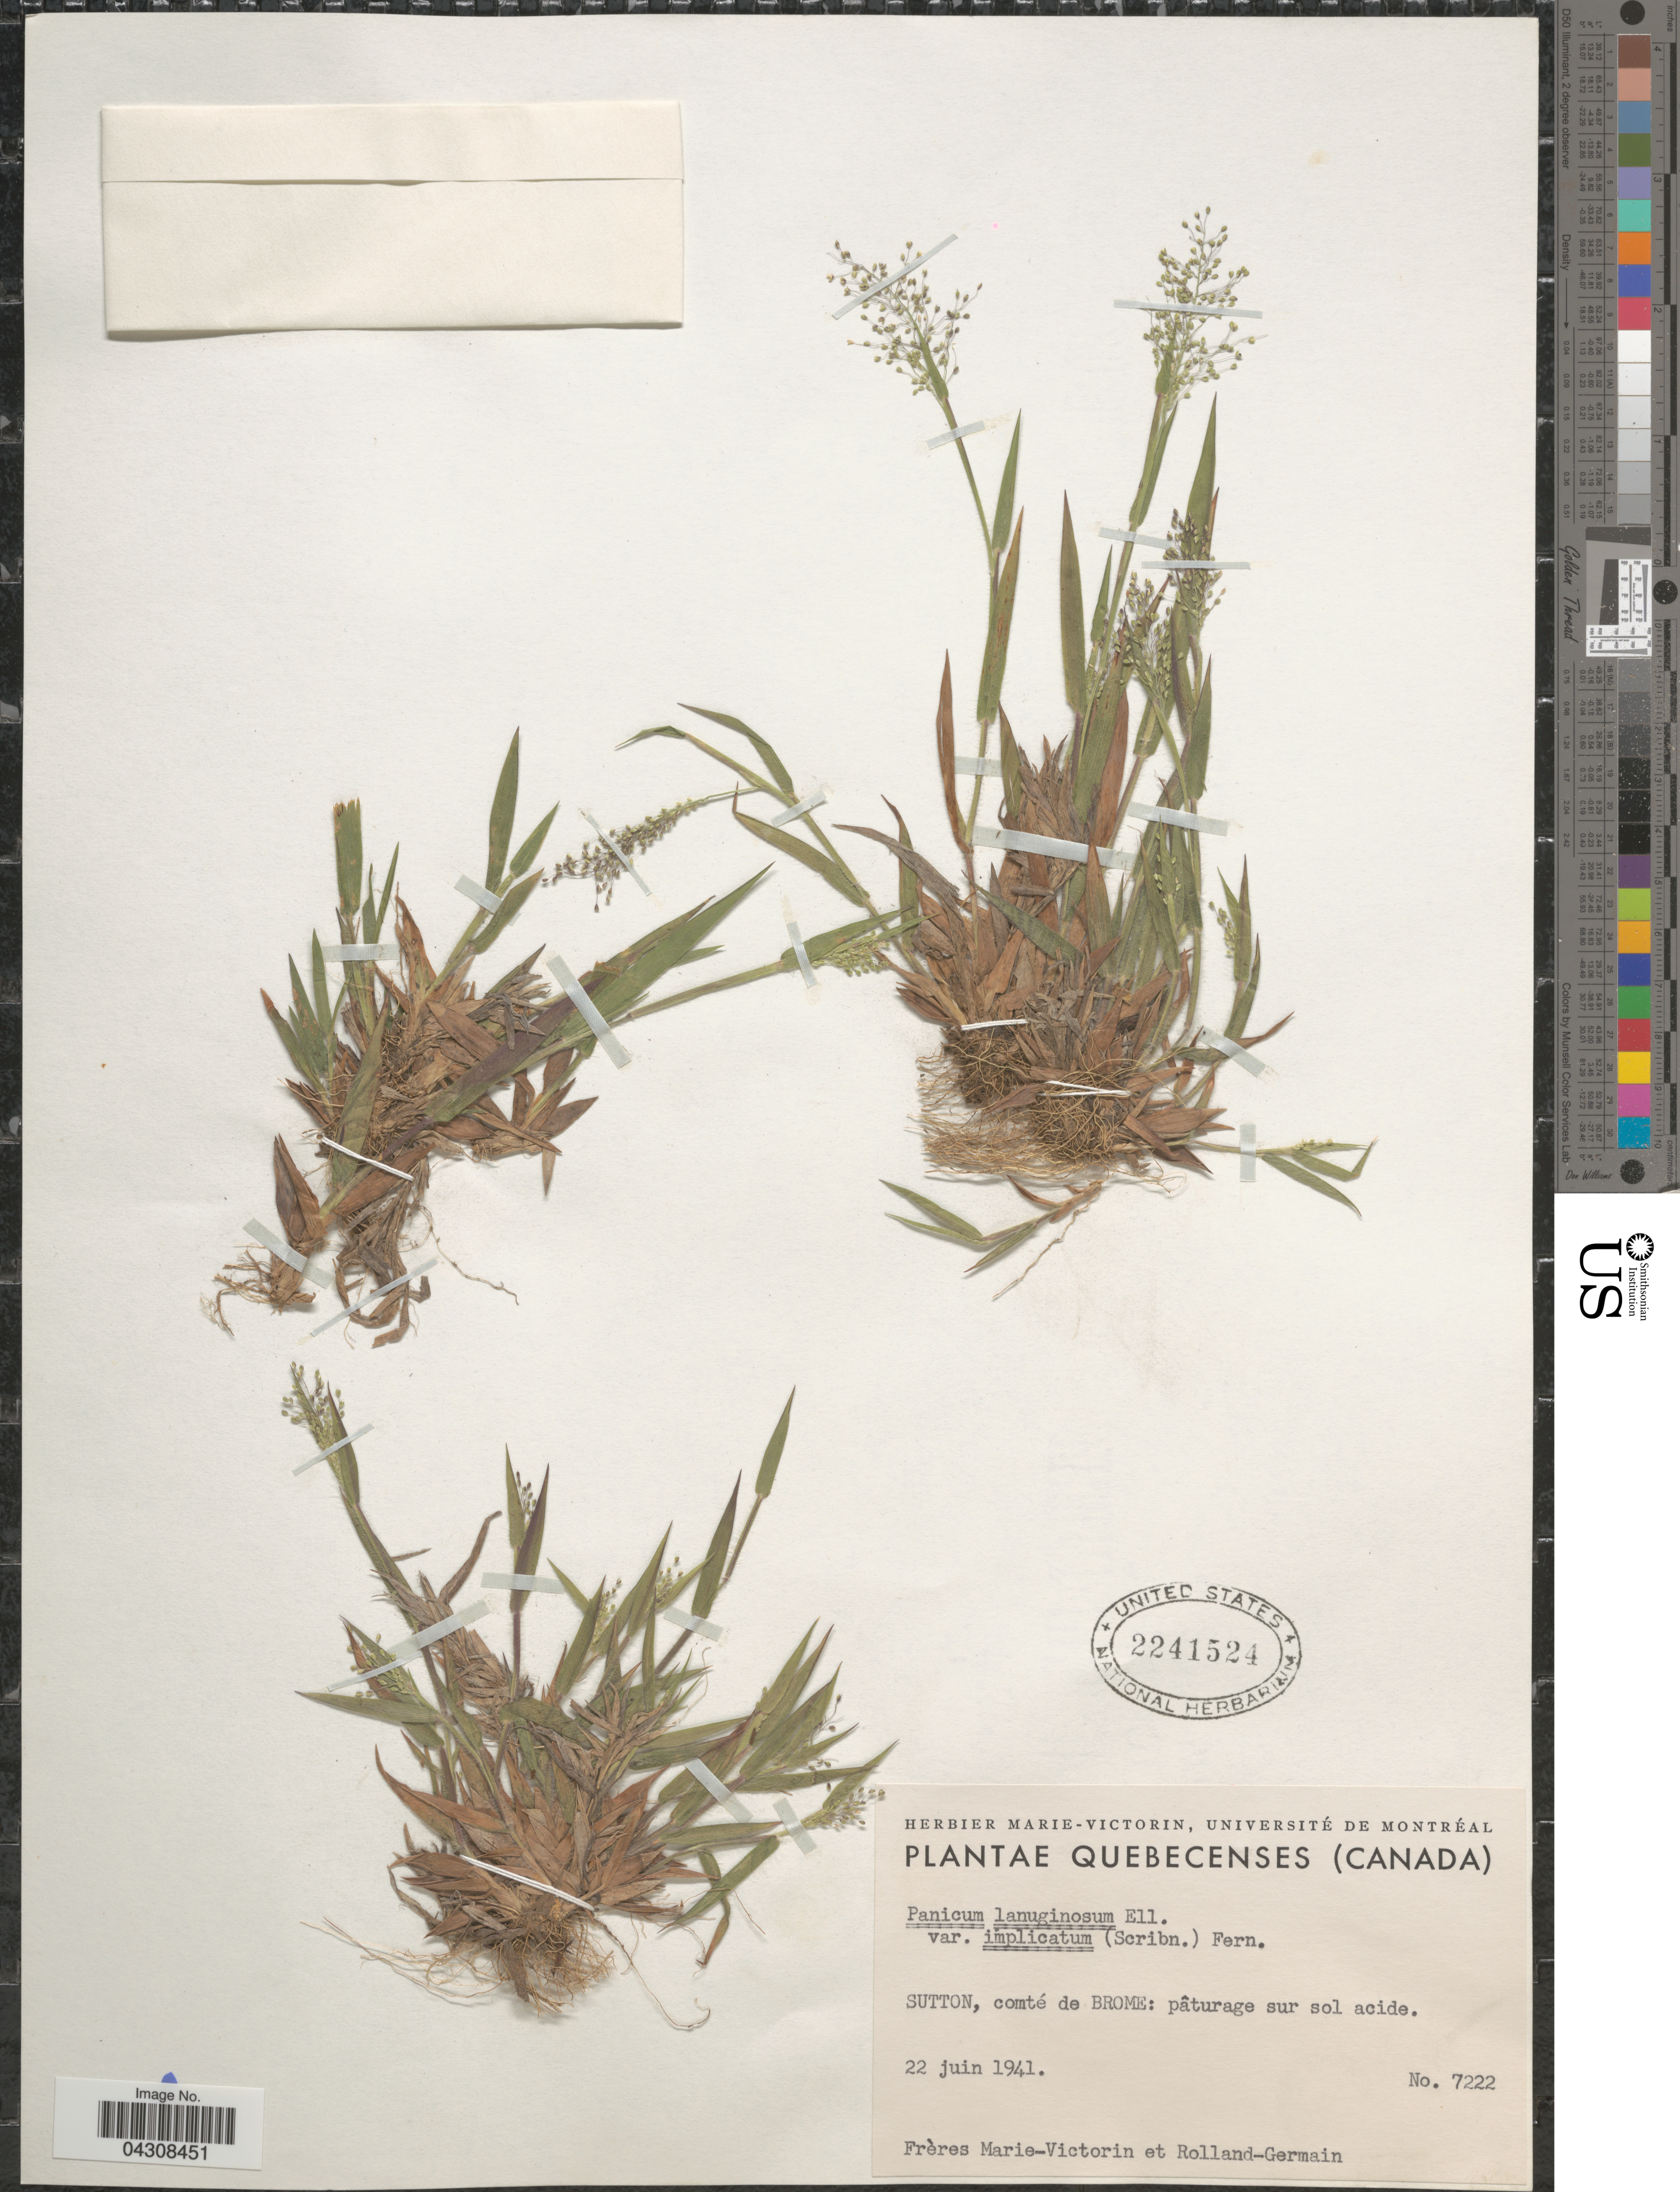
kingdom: Plantae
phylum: Tracheophyta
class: Liliopsida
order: Poales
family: Poaceae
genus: Dichanthelium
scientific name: Dichanthelium acuminatum var. acuminatum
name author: (Sw.) Gould & C.A. Clark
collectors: Fr. Marie-Victorin & Rolland-Germain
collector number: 7222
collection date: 1941-06-22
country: Canada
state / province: Quebec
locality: Sutton, comté de Broma.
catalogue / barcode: US 2241524